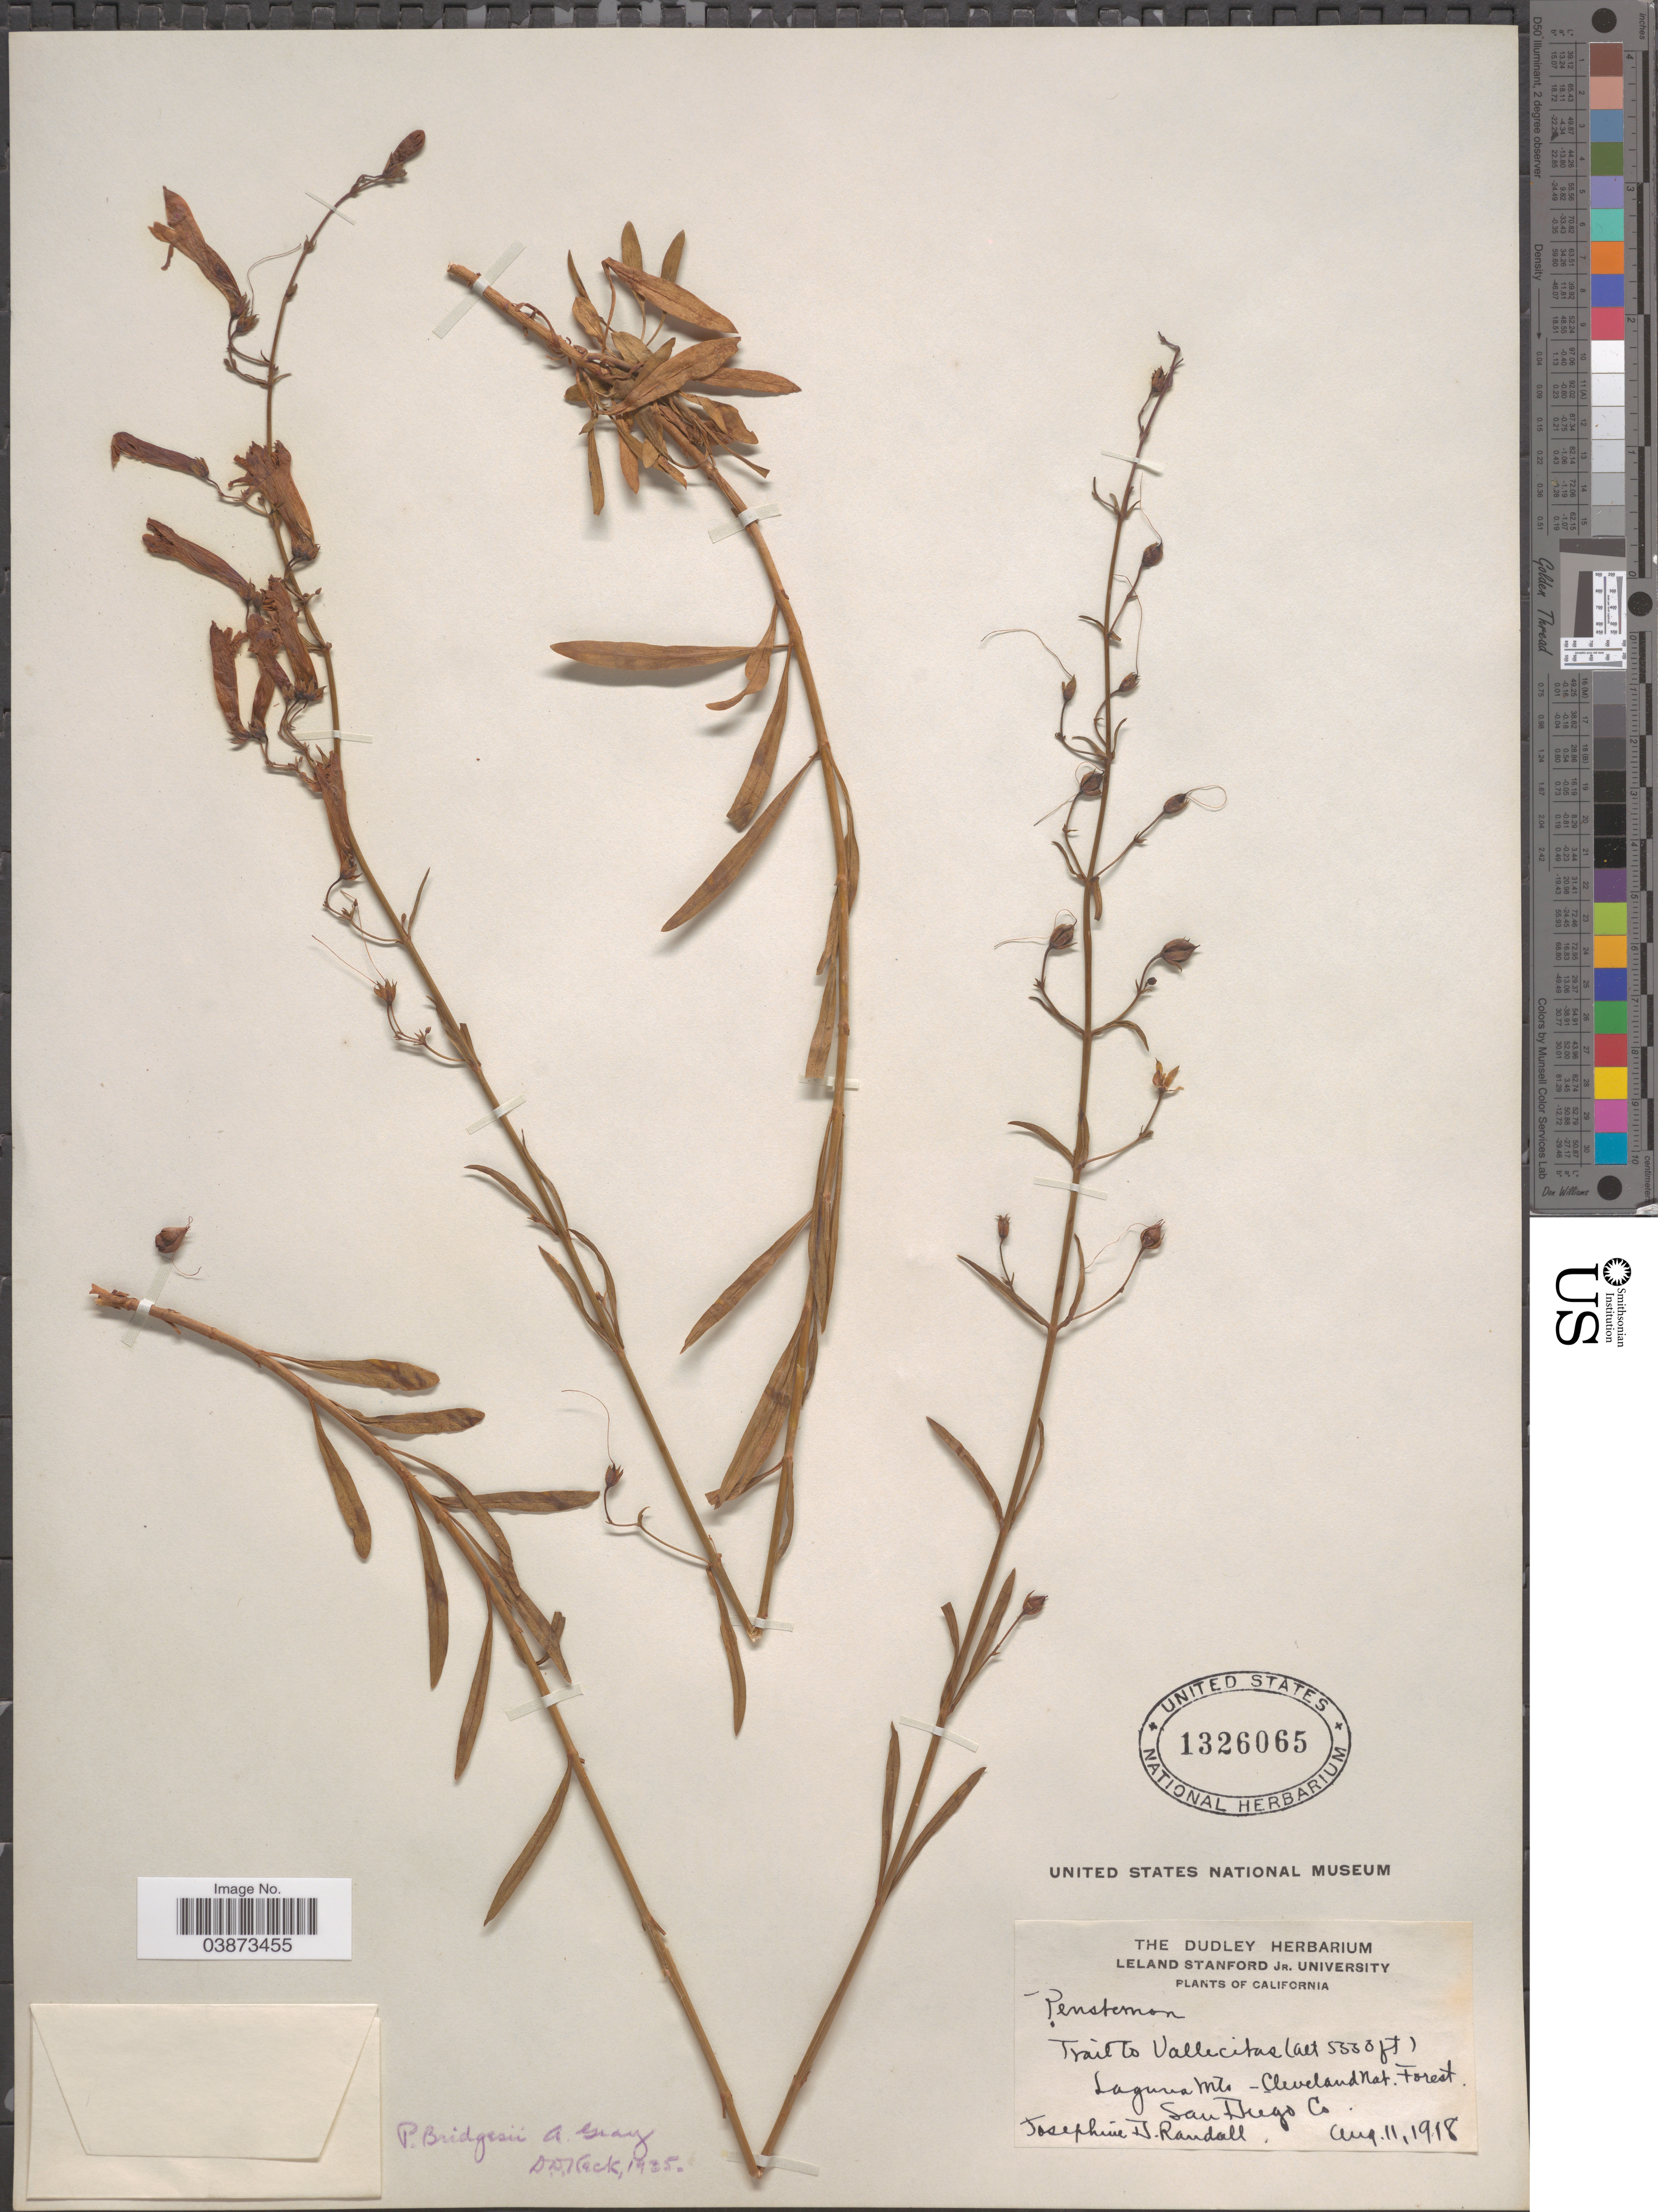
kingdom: Plantae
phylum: Tracheophyta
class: Magnoliopsida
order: Lamiales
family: Plantaginaceae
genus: Penstemon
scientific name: Penstemon bridgesii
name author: A. Gray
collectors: J. Randall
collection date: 1918-08-11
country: United States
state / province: California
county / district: San Diego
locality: Trail to Vallecitas. Laguna Mts -Cleveland Nat. Forest. San Diego Co.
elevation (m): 1625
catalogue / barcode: US 1326065